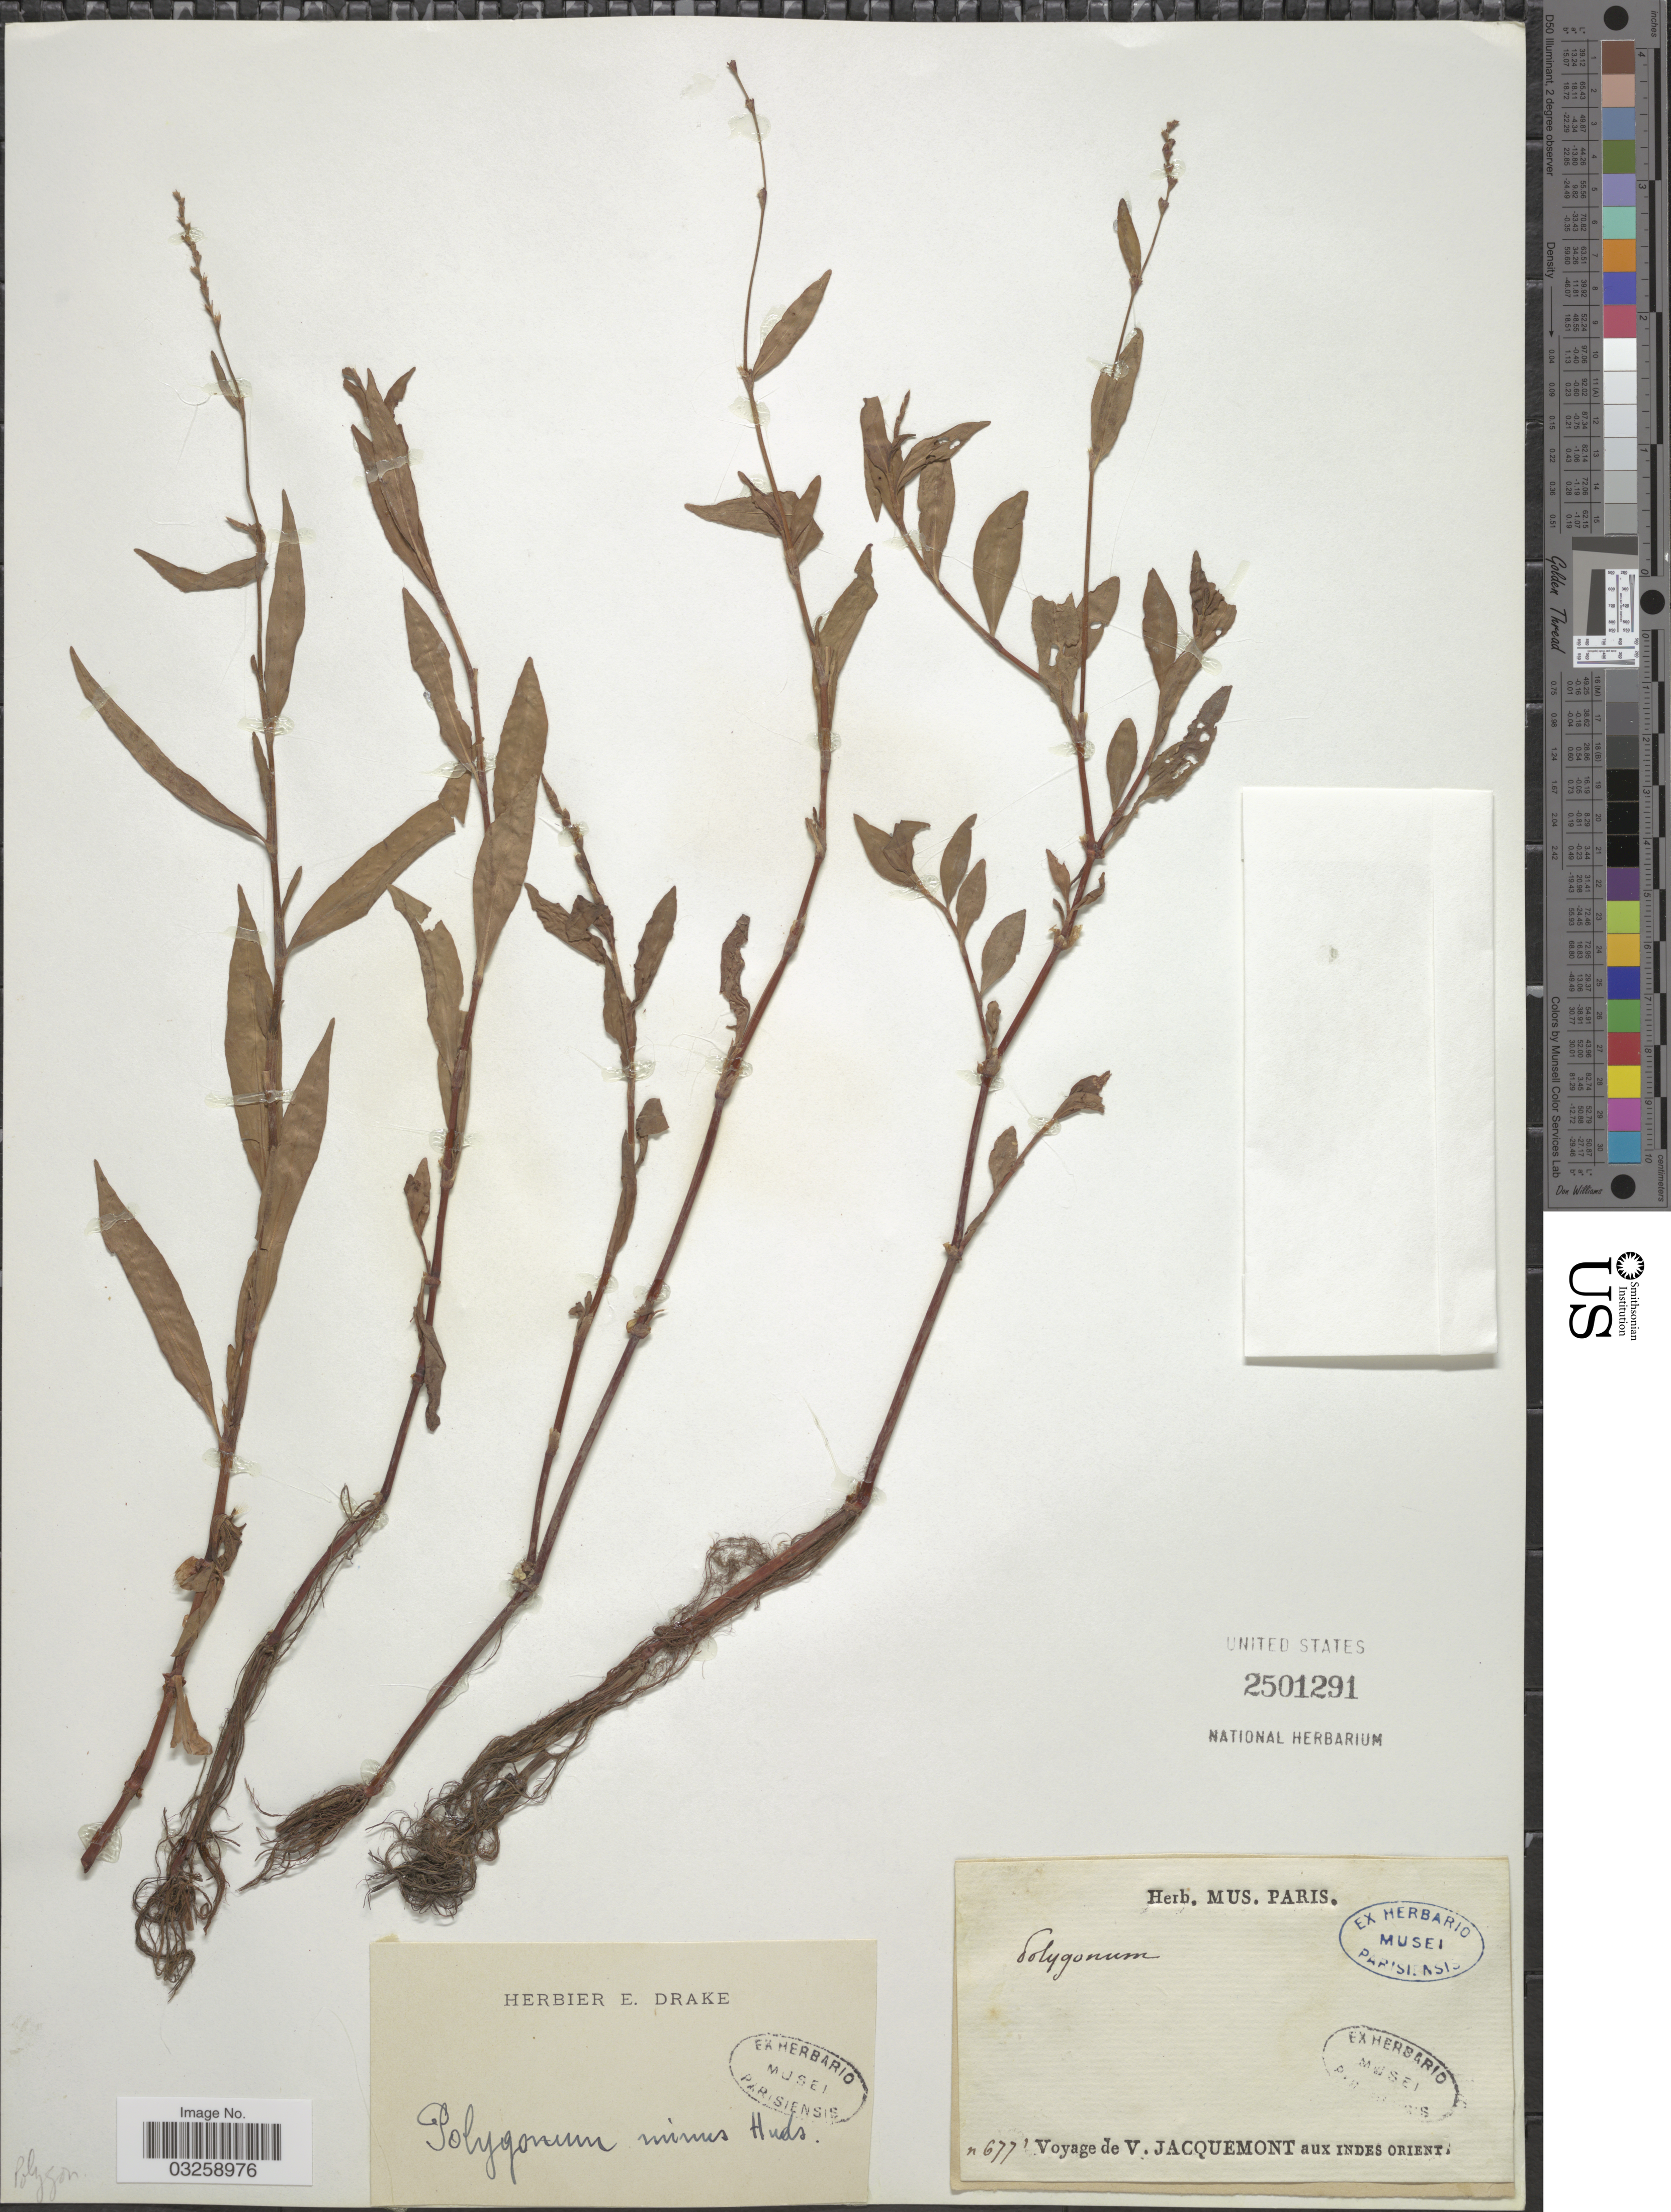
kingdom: Plantae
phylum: Tracheophyta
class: Magnoliopsida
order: Caryophyllales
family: Polygonaceae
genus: Polygonum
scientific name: Polygonum minus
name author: Huds.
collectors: V. Jacquemont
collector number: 677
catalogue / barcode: US 2501291